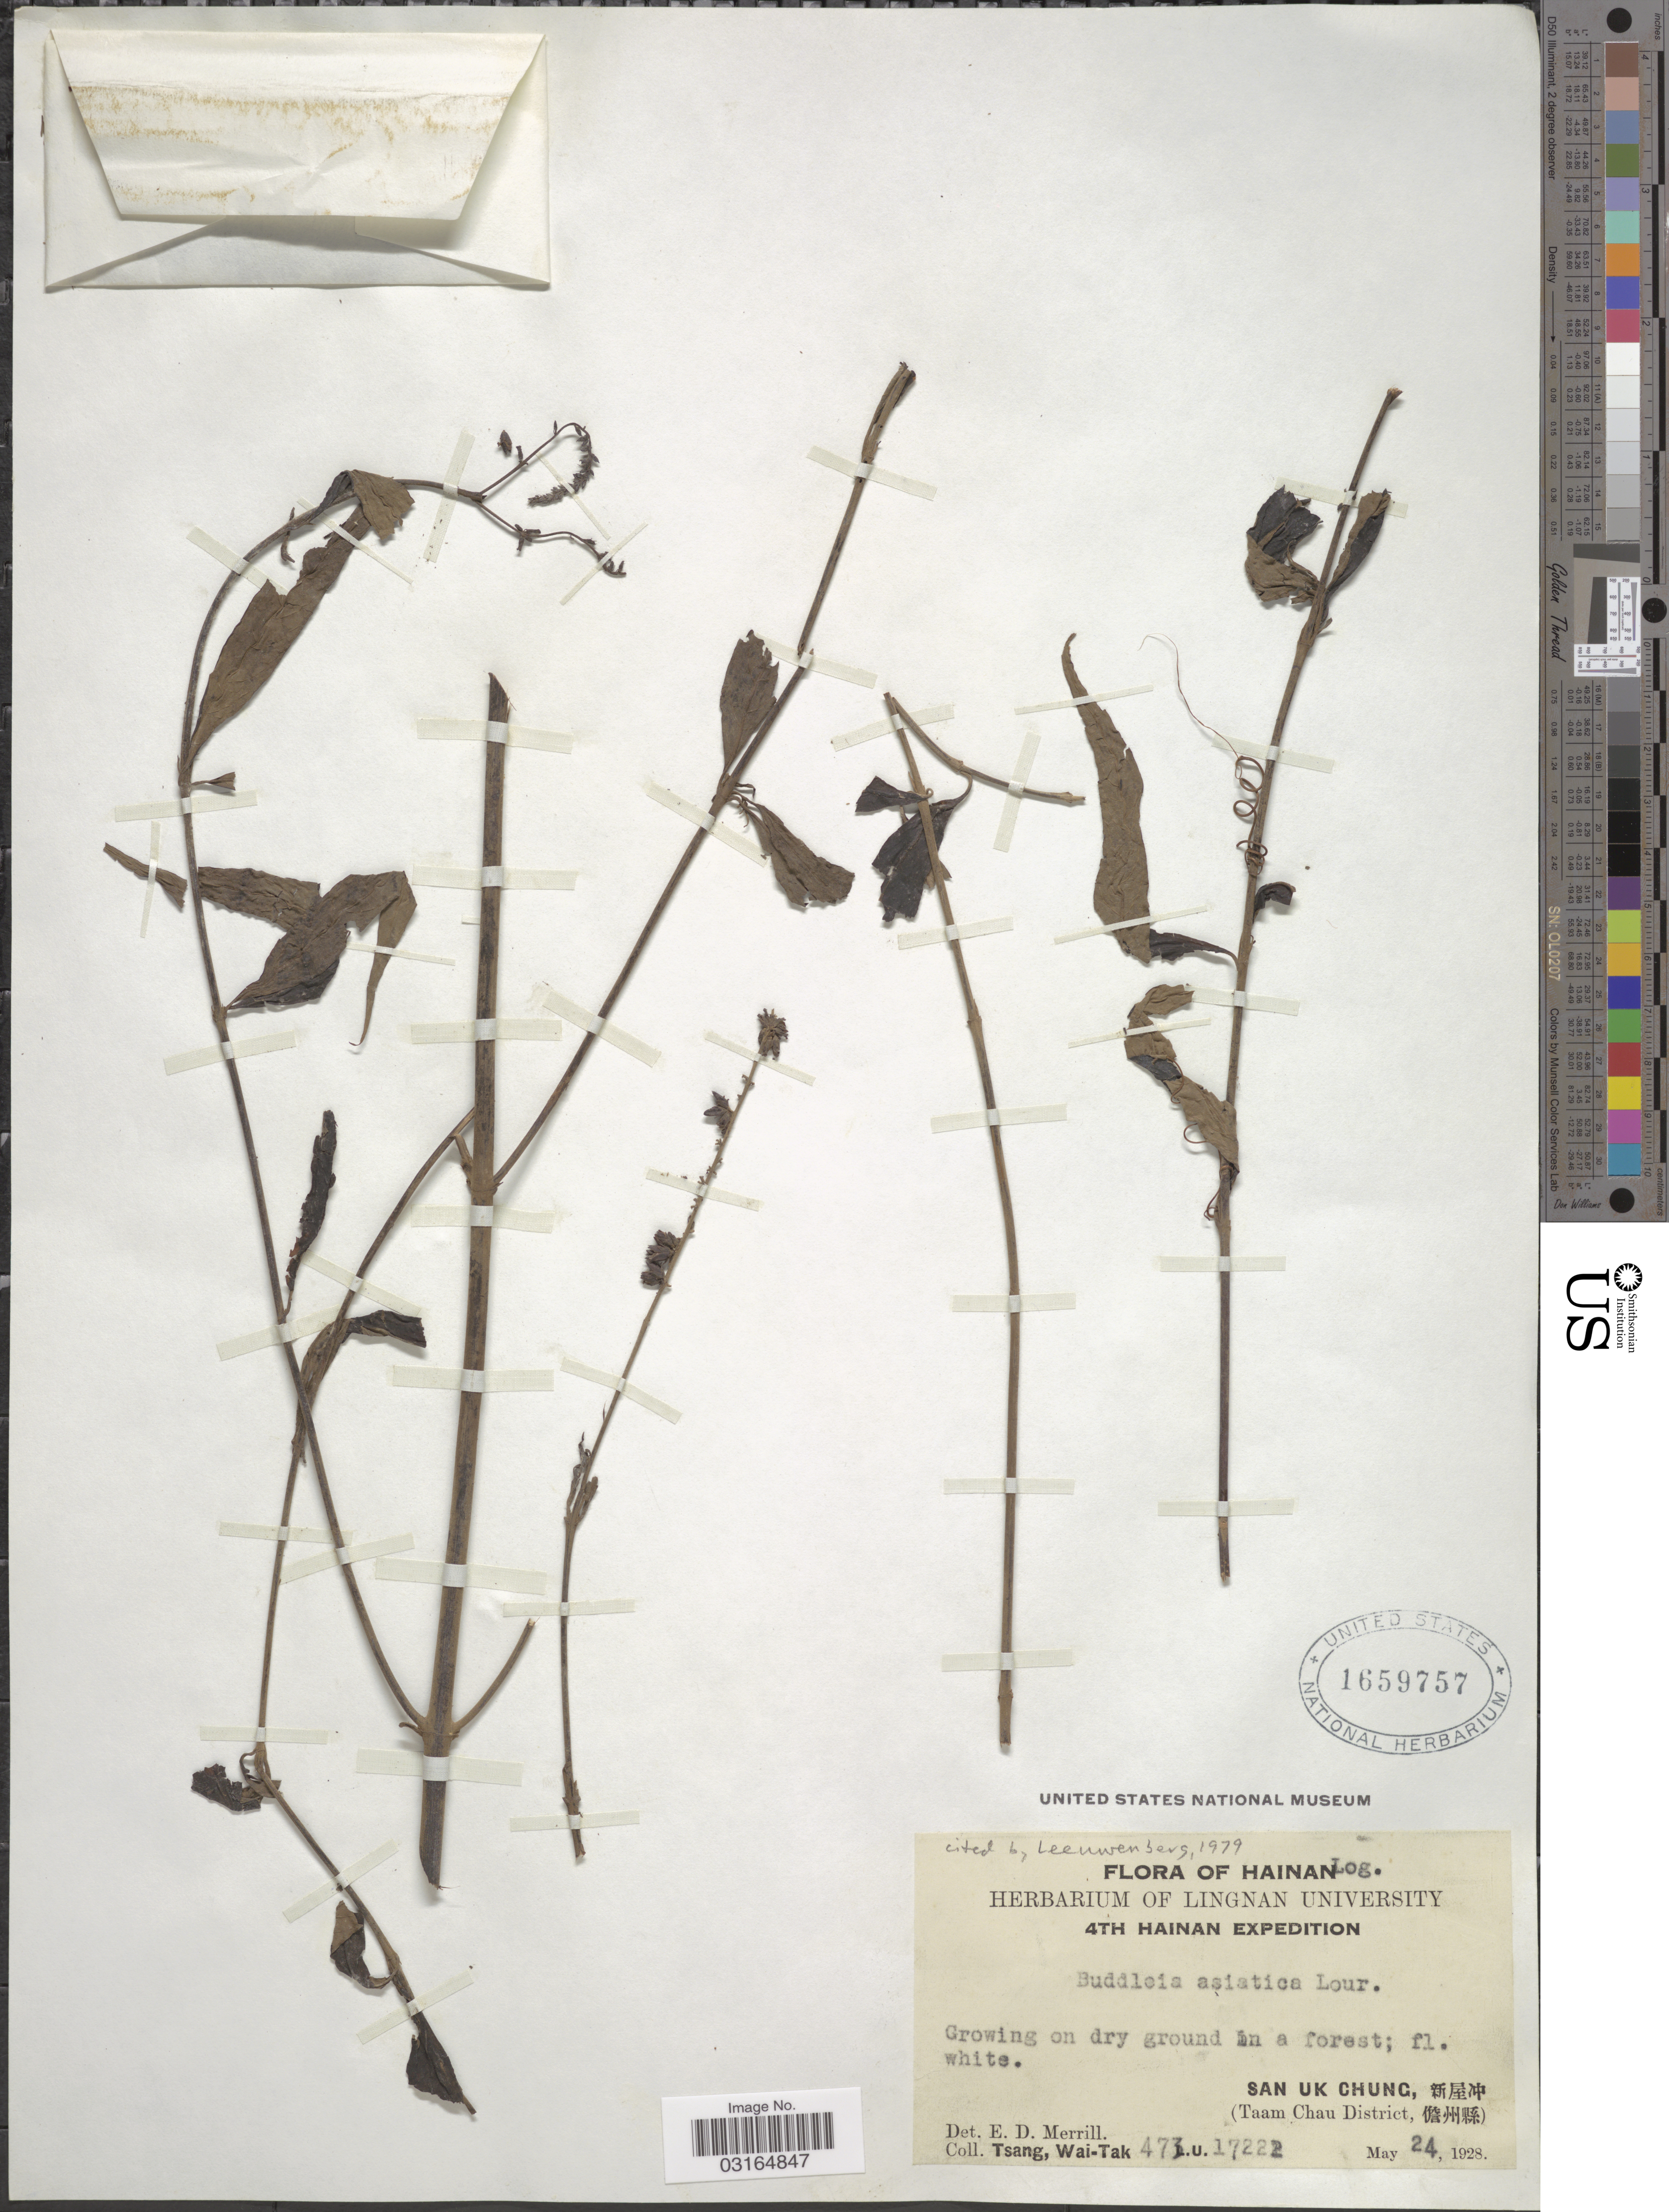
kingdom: Plantae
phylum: Tracheophyta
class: Magnoliopsida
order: Lamiales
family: Scrophulariaceae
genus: Buddleja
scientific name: Buddleja asiatica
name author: Lour.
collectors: W. T. Tsang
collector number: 473L.U.17222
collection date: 1928-05-24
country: China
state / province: Hainan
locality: San Uk Chung (Taam Chau District.)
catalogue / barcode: US 1659757